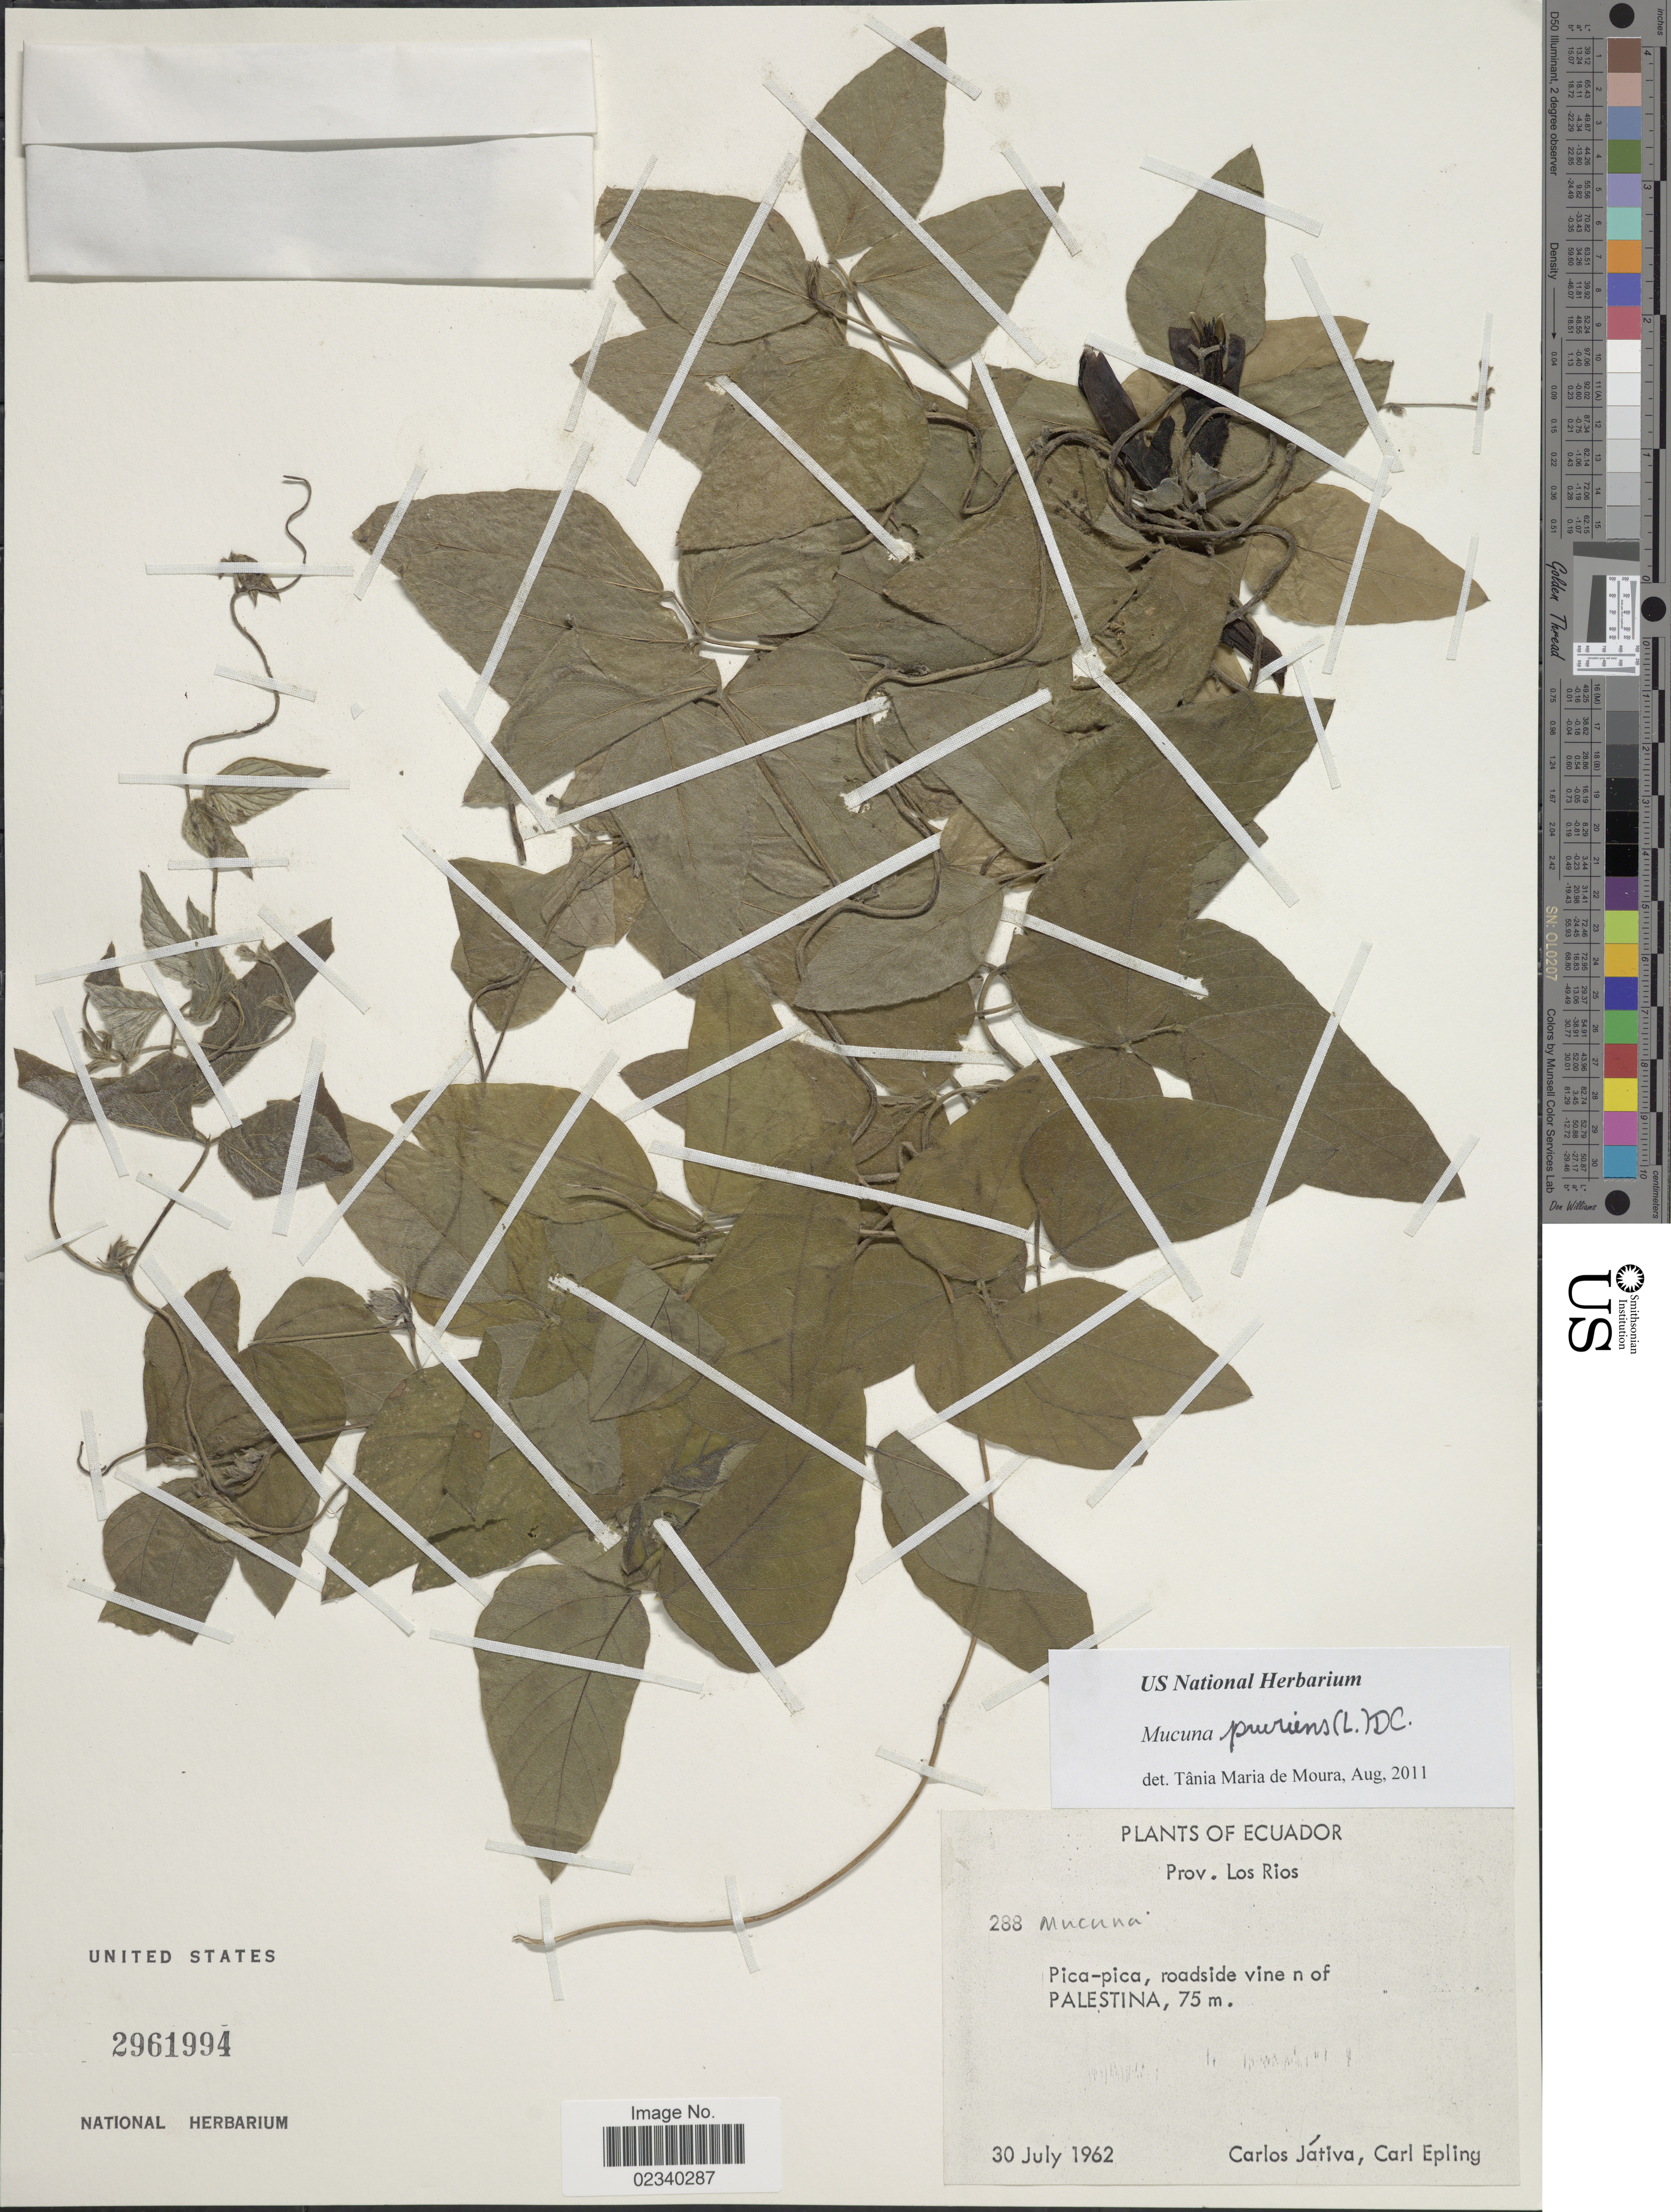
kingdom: Plantae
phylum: Tracheophyta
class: Magnoliopsida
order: Fabales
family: Fabaceae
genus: Mucuna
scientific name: Mucuna pruriens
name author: (L.) DC.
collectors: C. D. Játiva & C. C. Epling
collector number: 288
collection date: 1962-07-30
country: Ecuador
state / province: Los Ríos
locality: Prov. Los Rios. Roadside vine n of Palestina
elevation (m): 75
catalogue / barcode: US 2961994